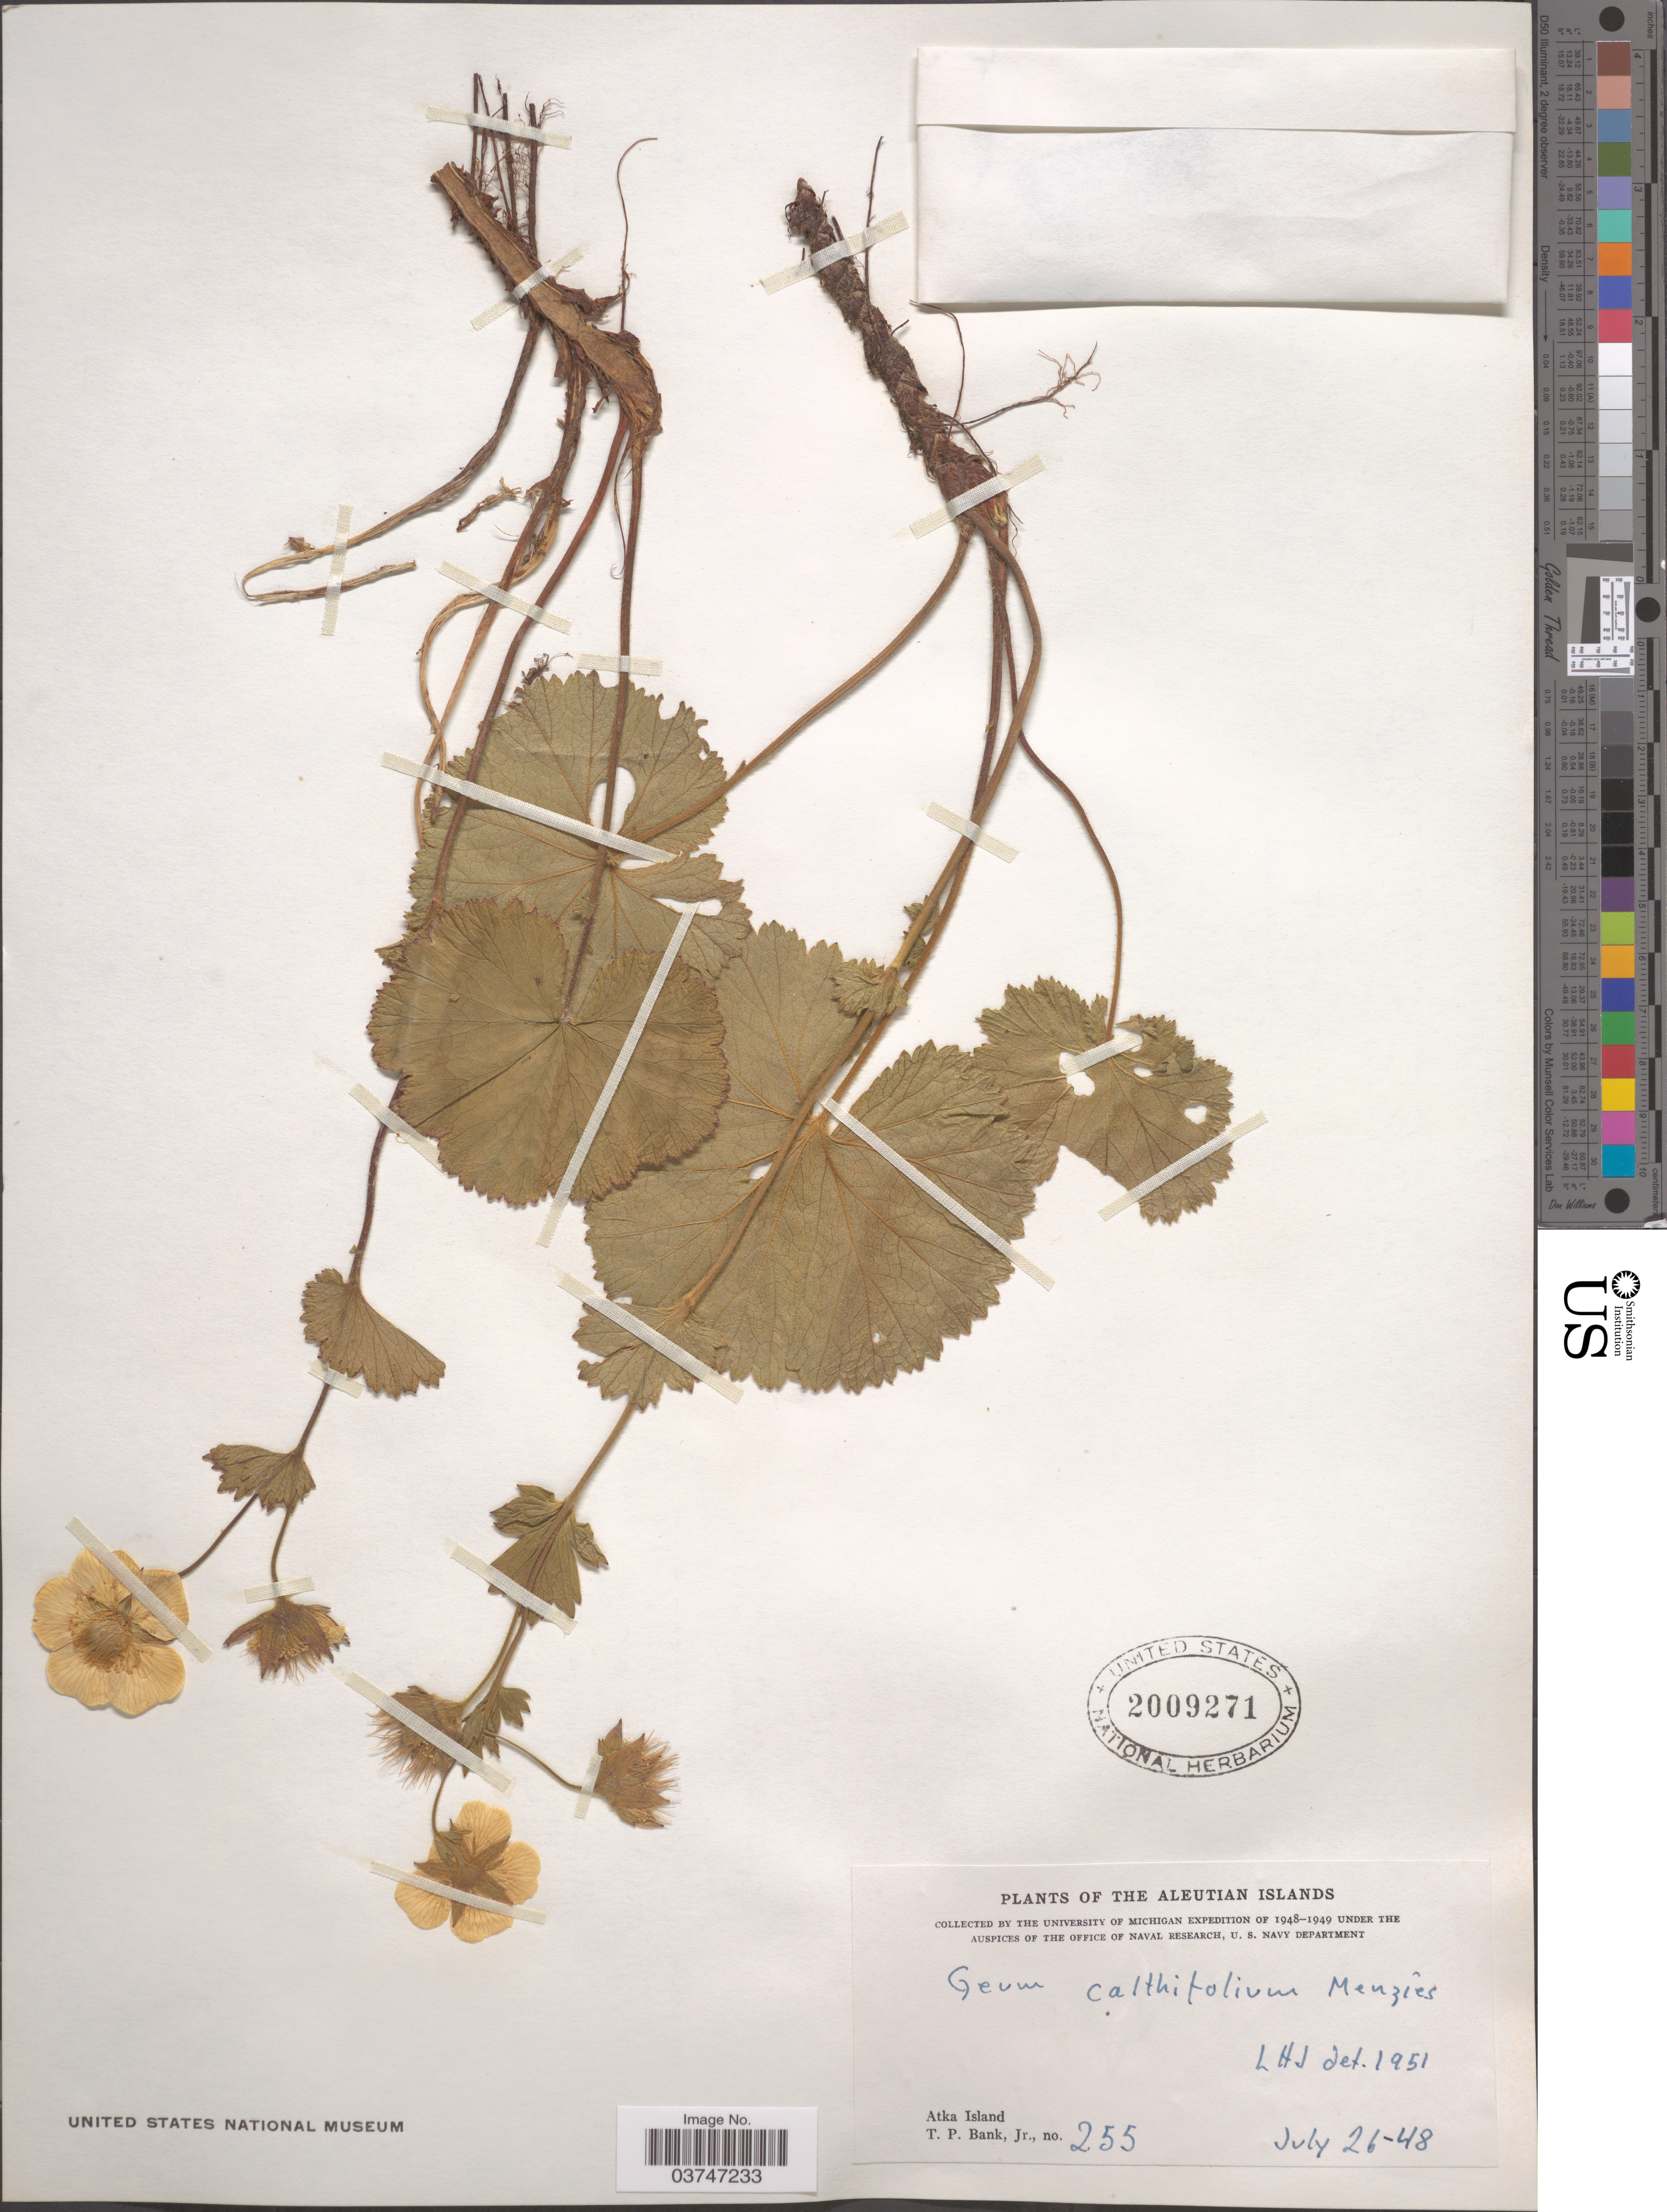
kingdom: Plantae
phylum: Tracheophyta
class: Magnoliopsida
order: Rosales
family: Rosaceae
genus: Geum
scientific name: Geum calthifolium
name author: Menzies ex Sm.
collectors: T. Bank Jr.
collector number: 255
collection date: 1948-07-26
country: United States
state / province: Alaska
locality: Aleutian Islands. Atka Island.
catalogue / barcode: US 2009271